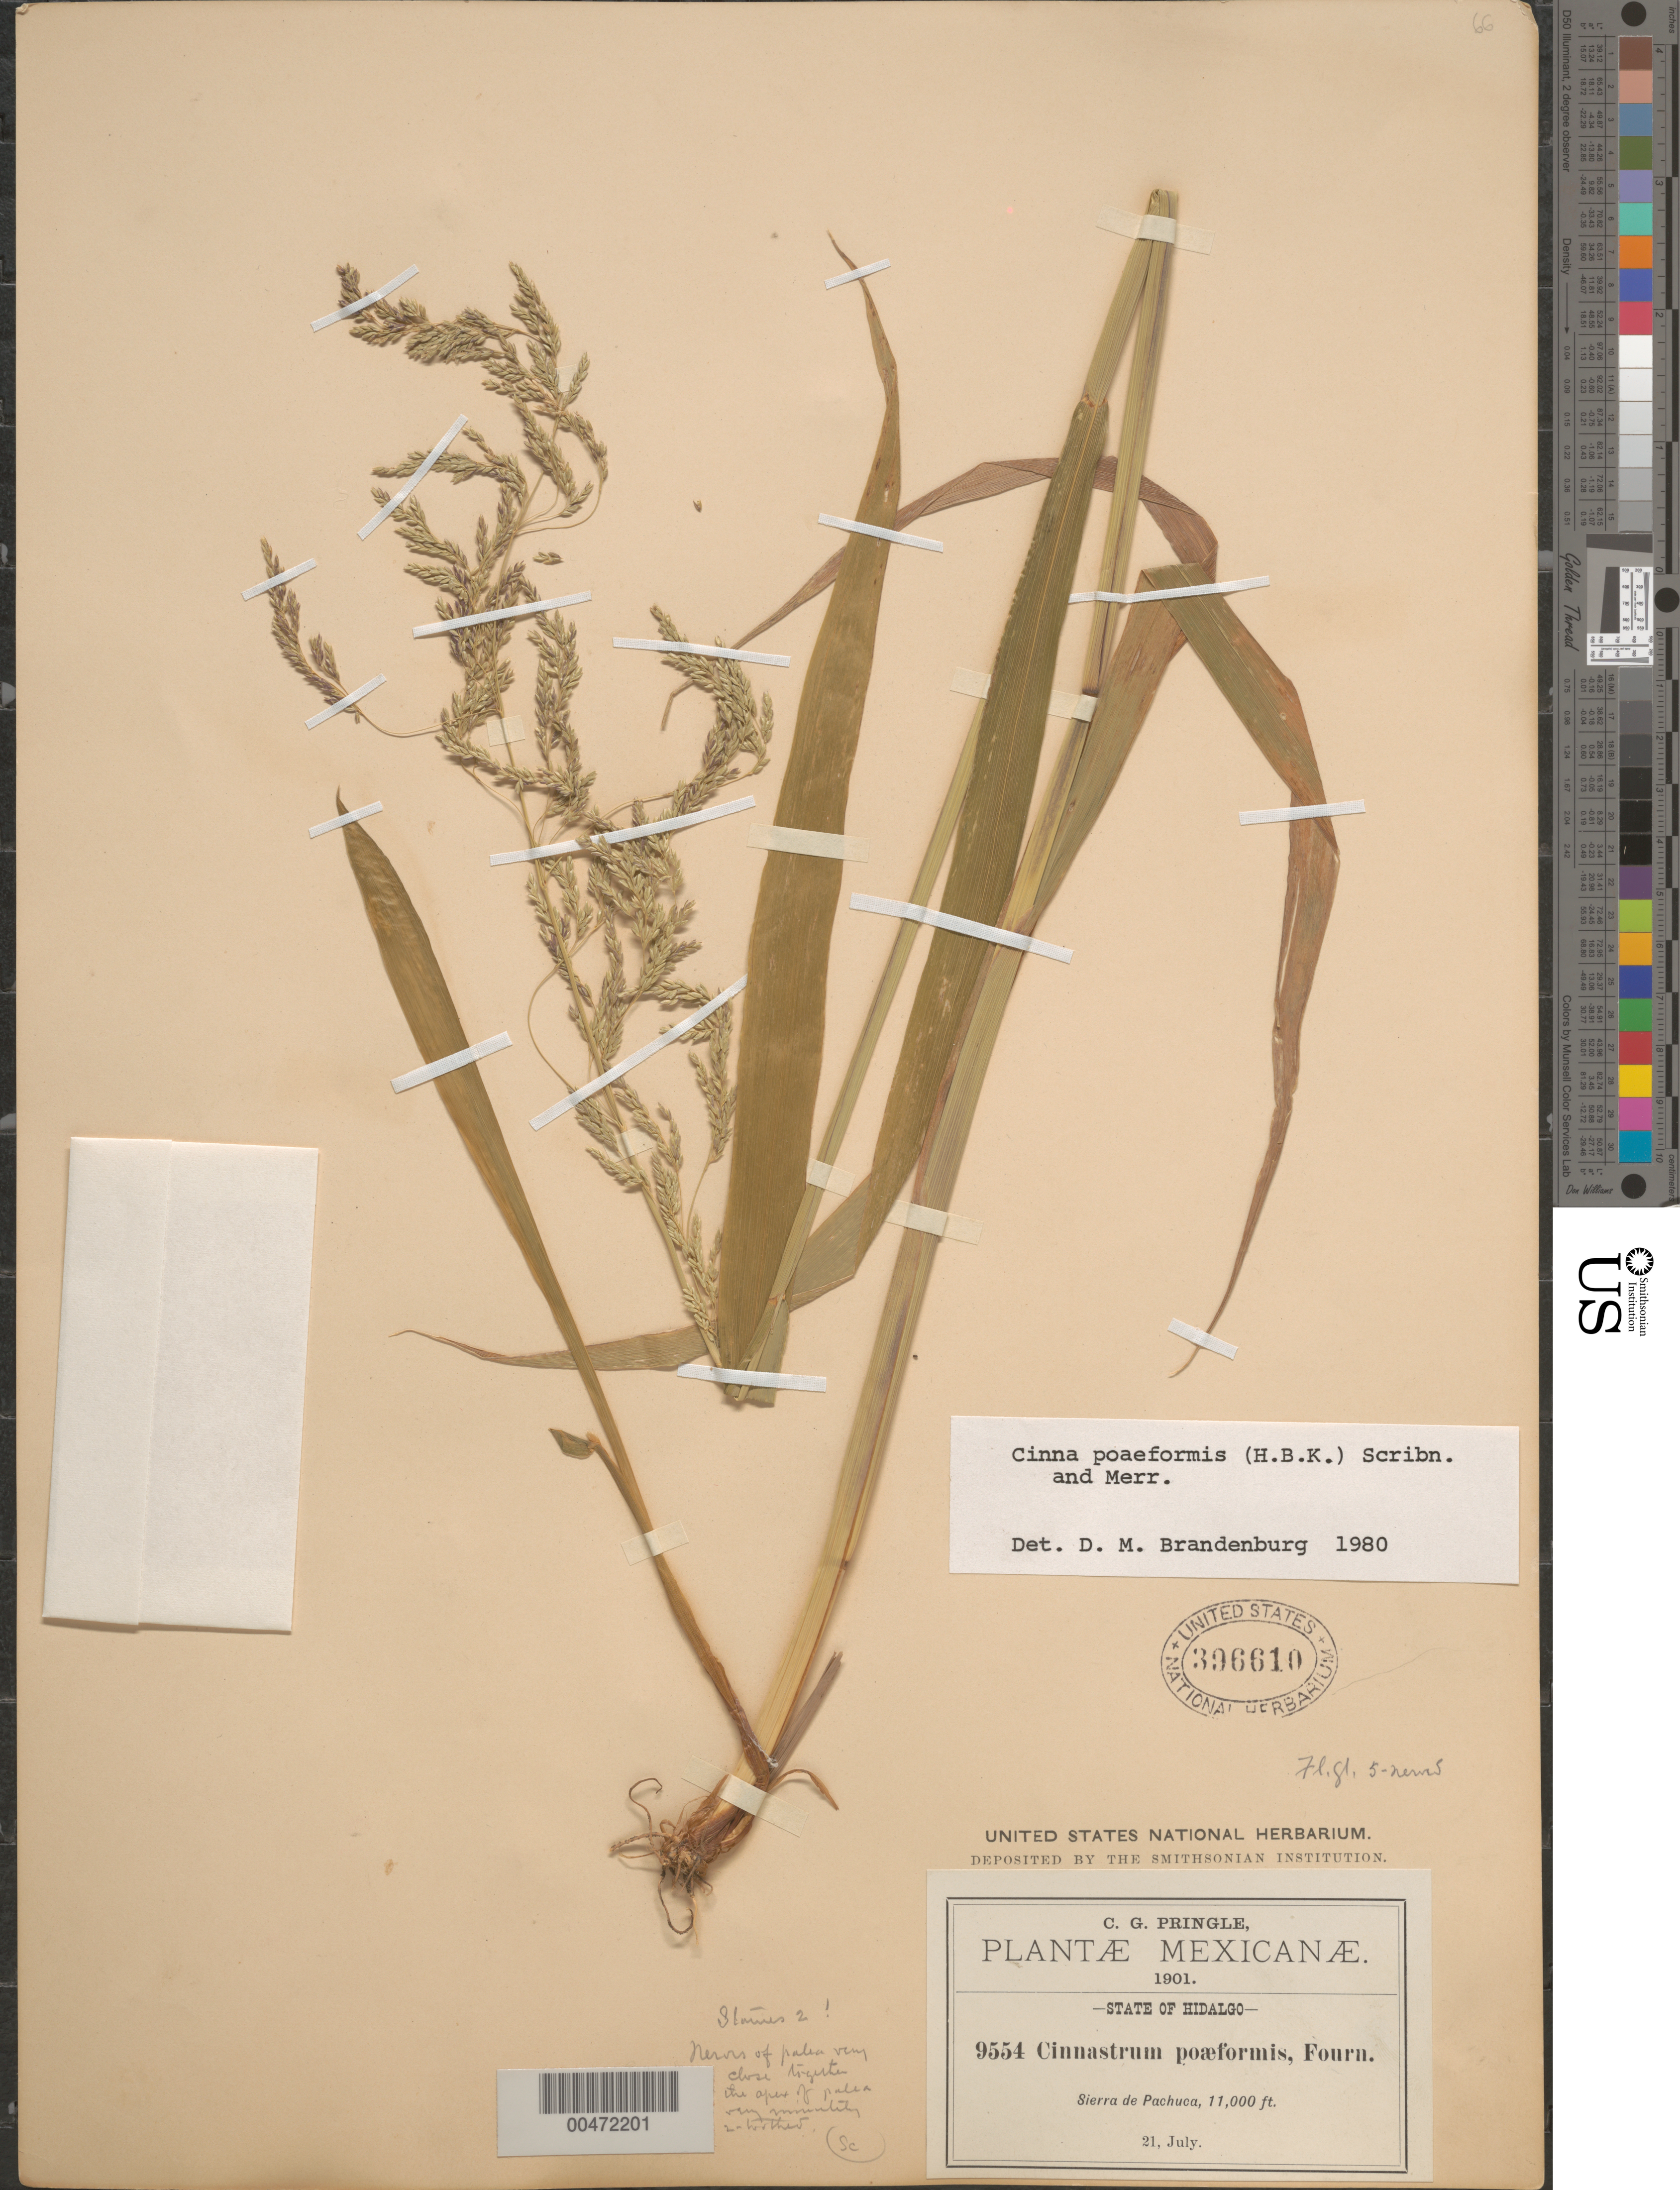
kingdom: Plantae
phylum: Tracheophyta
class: Liliopsida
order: Poales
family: Poaceae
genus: Cinna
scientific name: Cinna poiformis (Kunth) Scribn. & Merr.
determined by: Brandenburg, D. M.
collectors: C. G. Pringle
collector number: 9554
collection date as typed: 21 Jul 1901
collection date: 1901-07-21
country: Mexico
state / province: Hidalgo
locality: Sierra de Pachuca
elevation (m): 3353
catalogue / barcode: US 396610